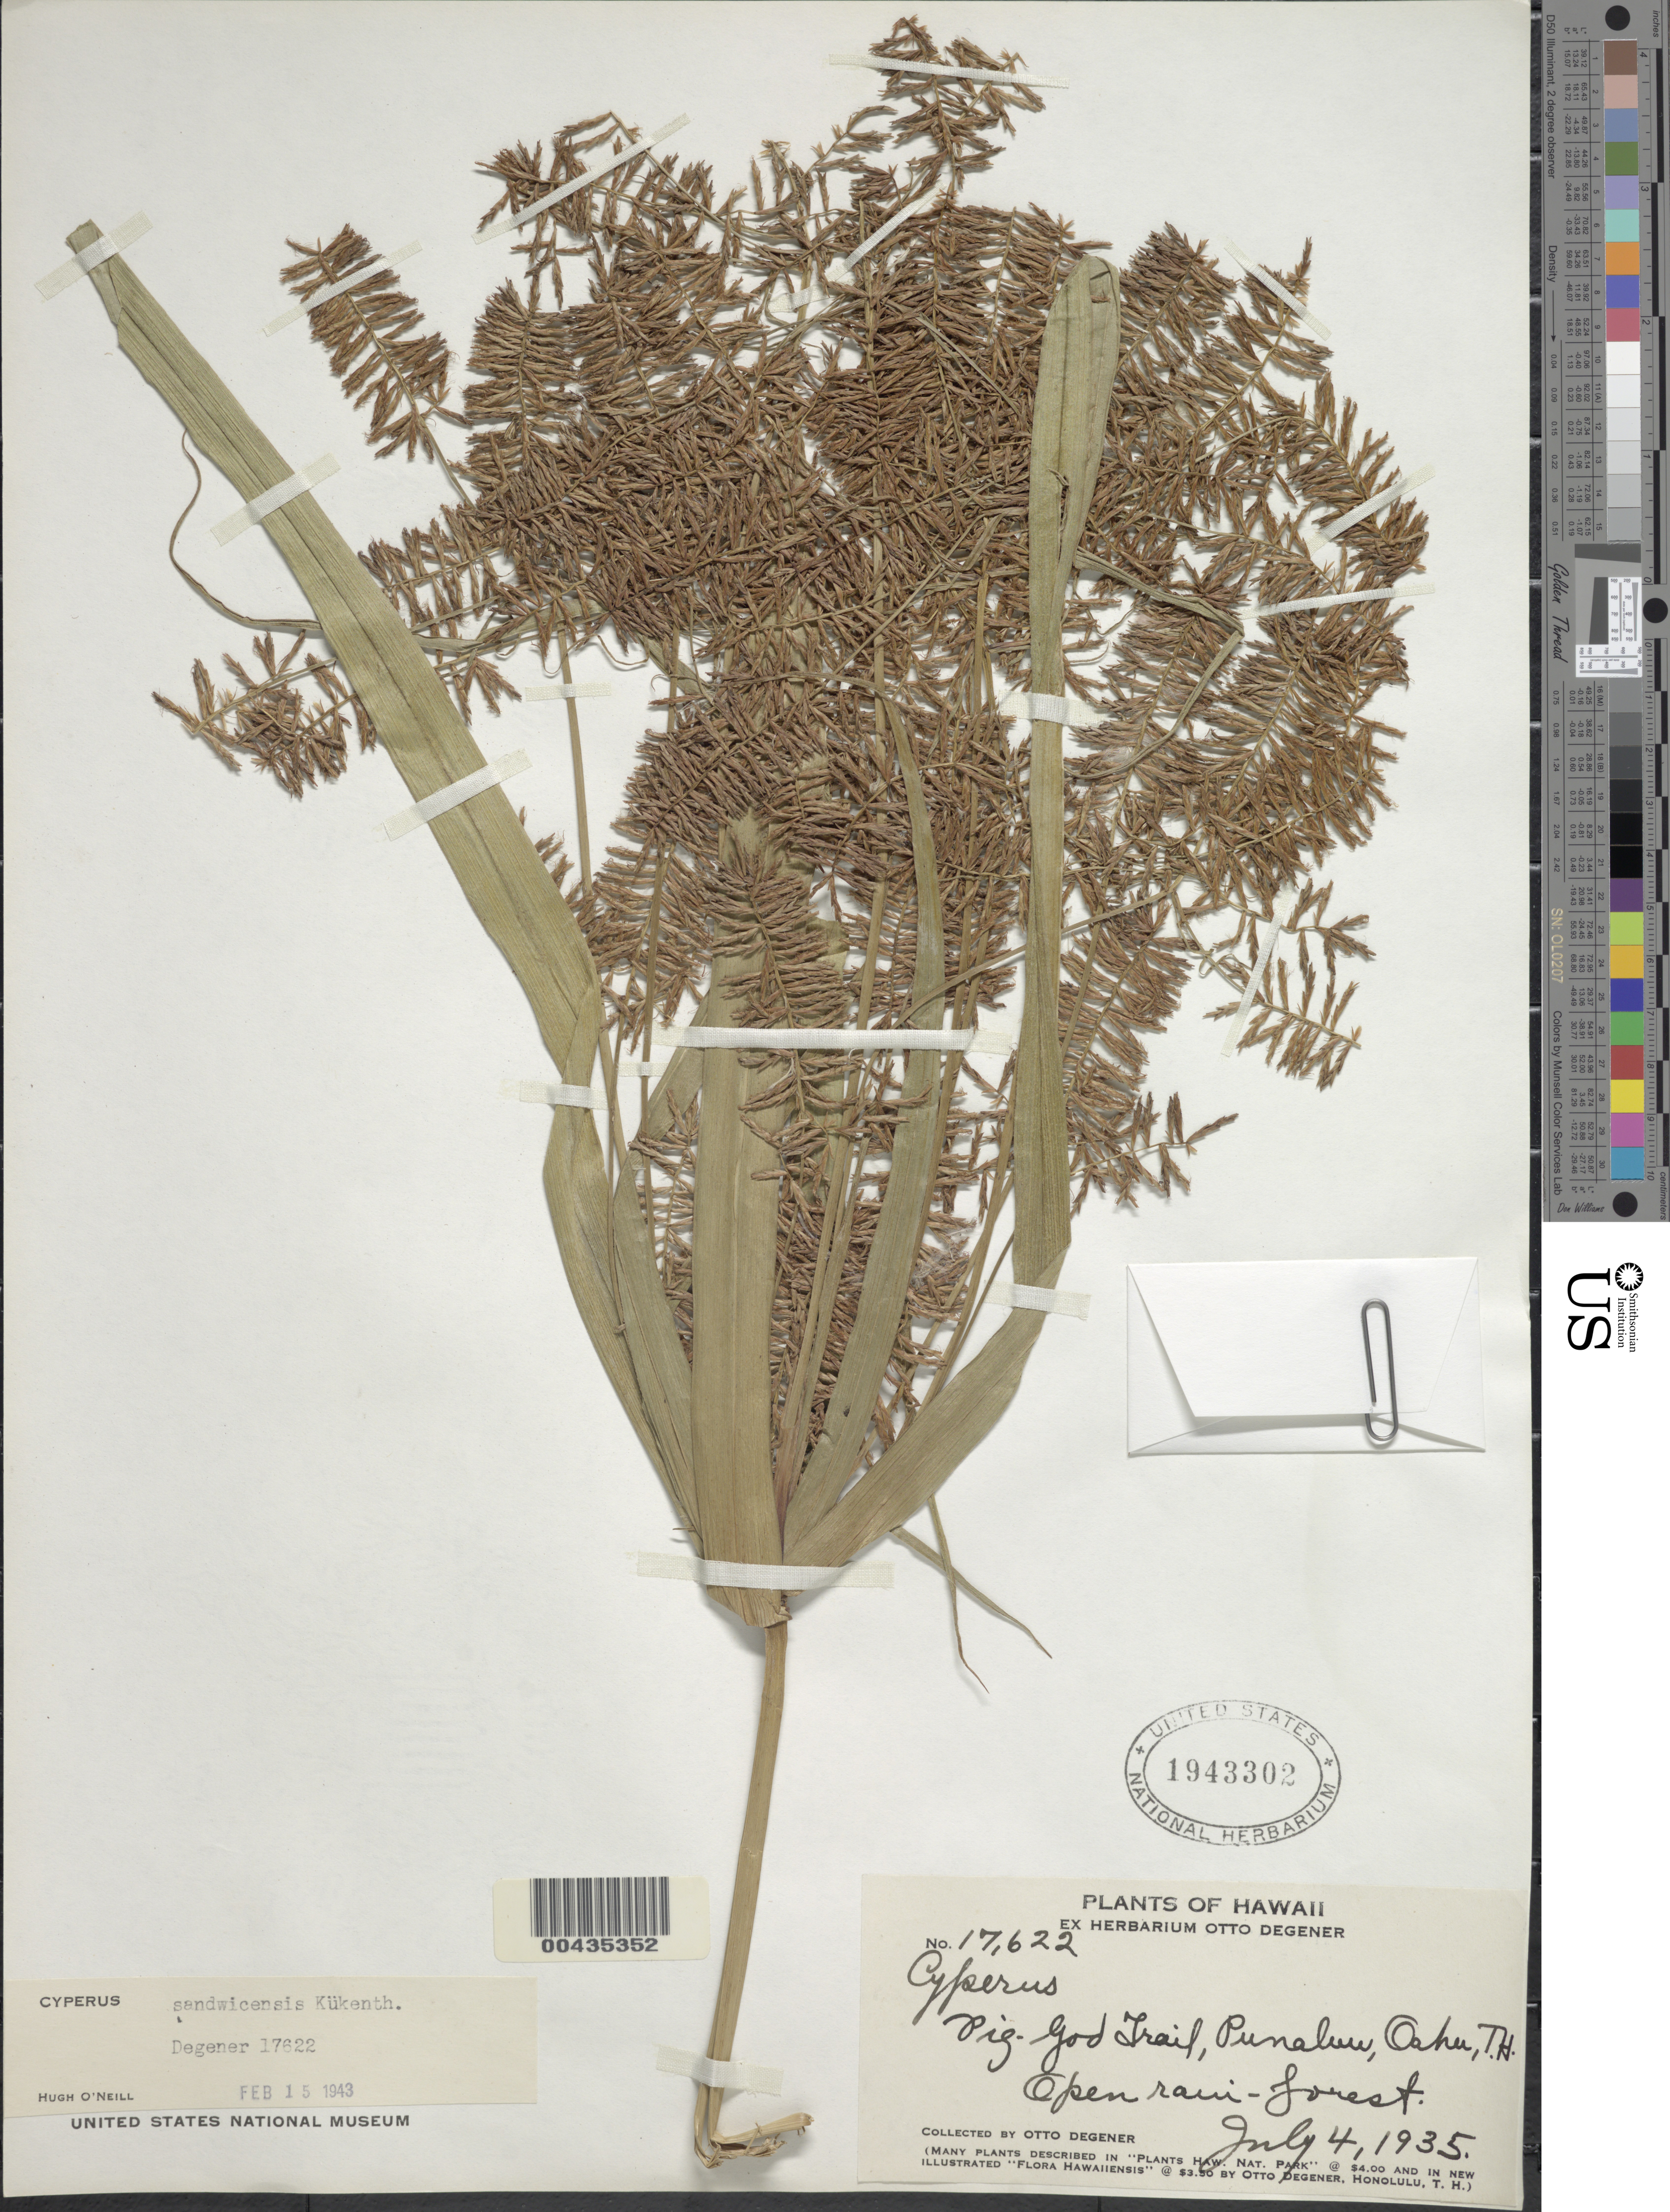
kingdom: Plantae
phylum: Tracheophyta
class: Liliopsida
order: Poales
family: Cyperaceae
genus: Cyperus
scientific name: Cyperus sandwicensis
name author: Kük.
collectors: O. Degener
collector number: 17622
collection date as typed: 4 Jul 1935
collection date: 1935-07-04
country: United States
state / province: Hawaii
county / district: Honolulu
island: Oahu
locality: Pig-God Trail, Punaluu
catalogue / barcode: US 1943302